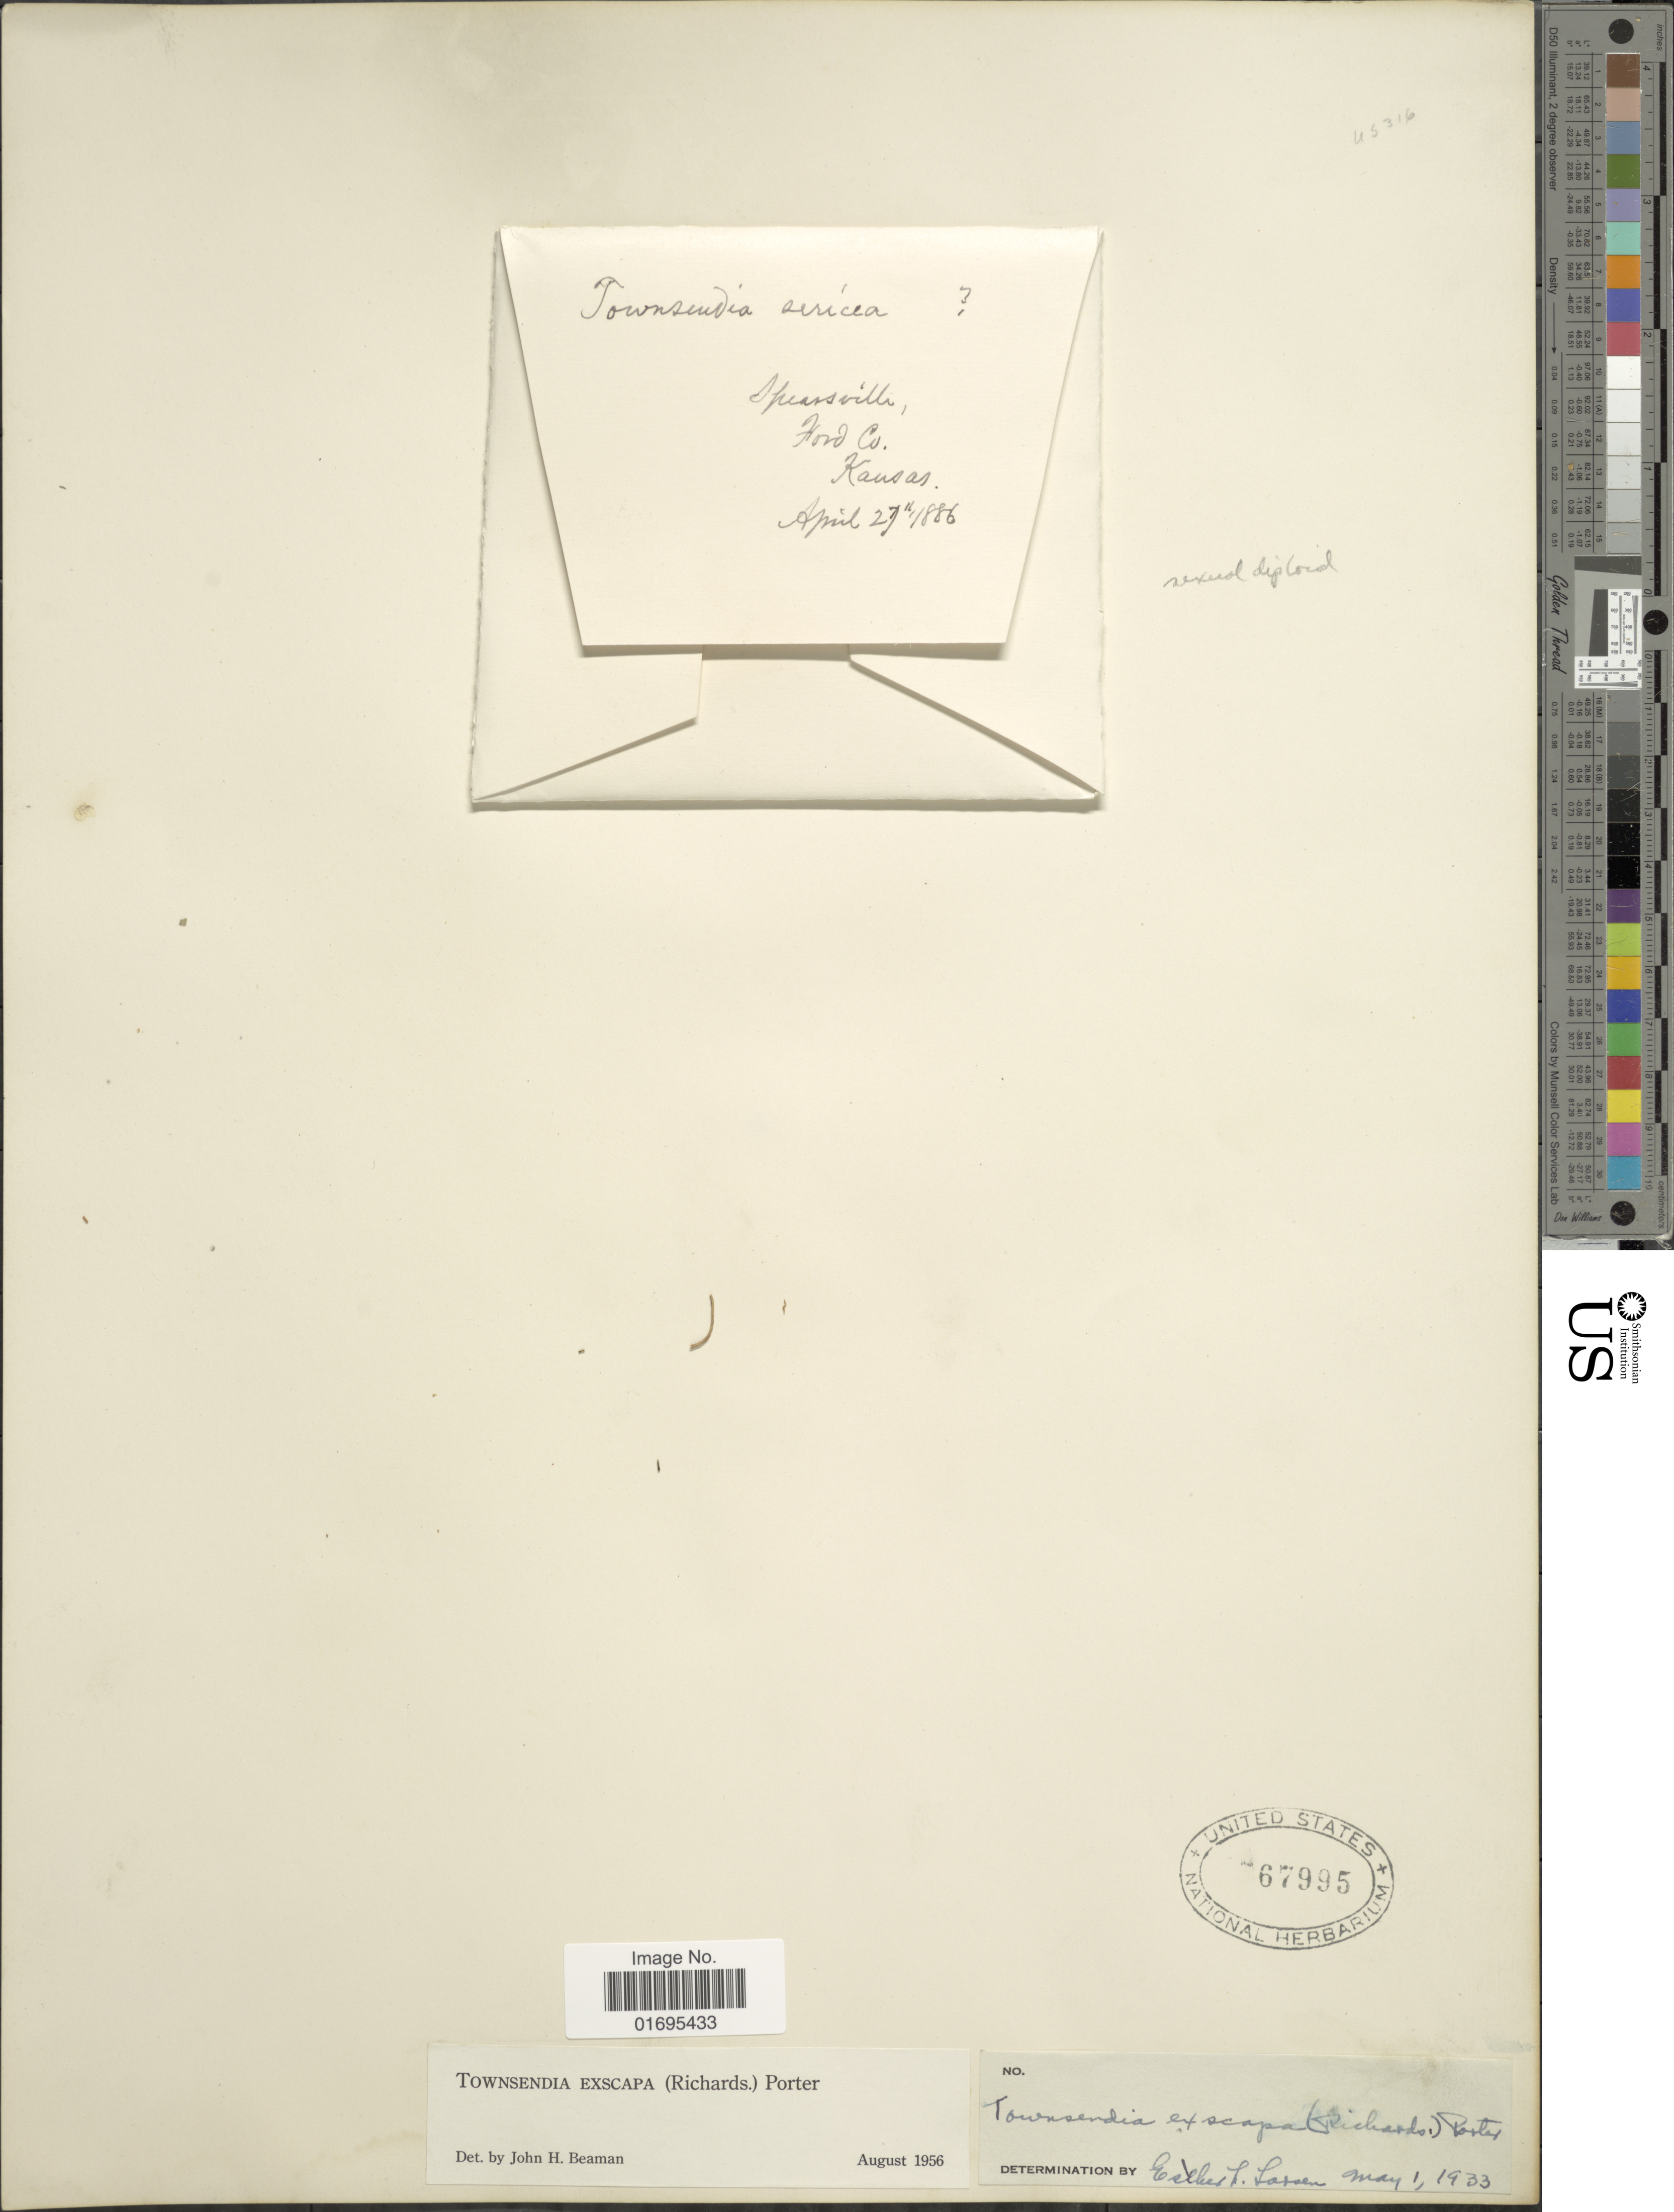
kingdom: Plantae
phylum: Tracheophyta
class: Magnoliopsida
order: Asterales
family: Asteraceae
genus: Townsendia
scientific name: Townsendia exscapa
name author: (Richardson) Porter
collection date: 1886-04-27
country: United States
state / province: Kansas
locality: Spearsville, Ford Co.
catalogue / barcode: US 67995